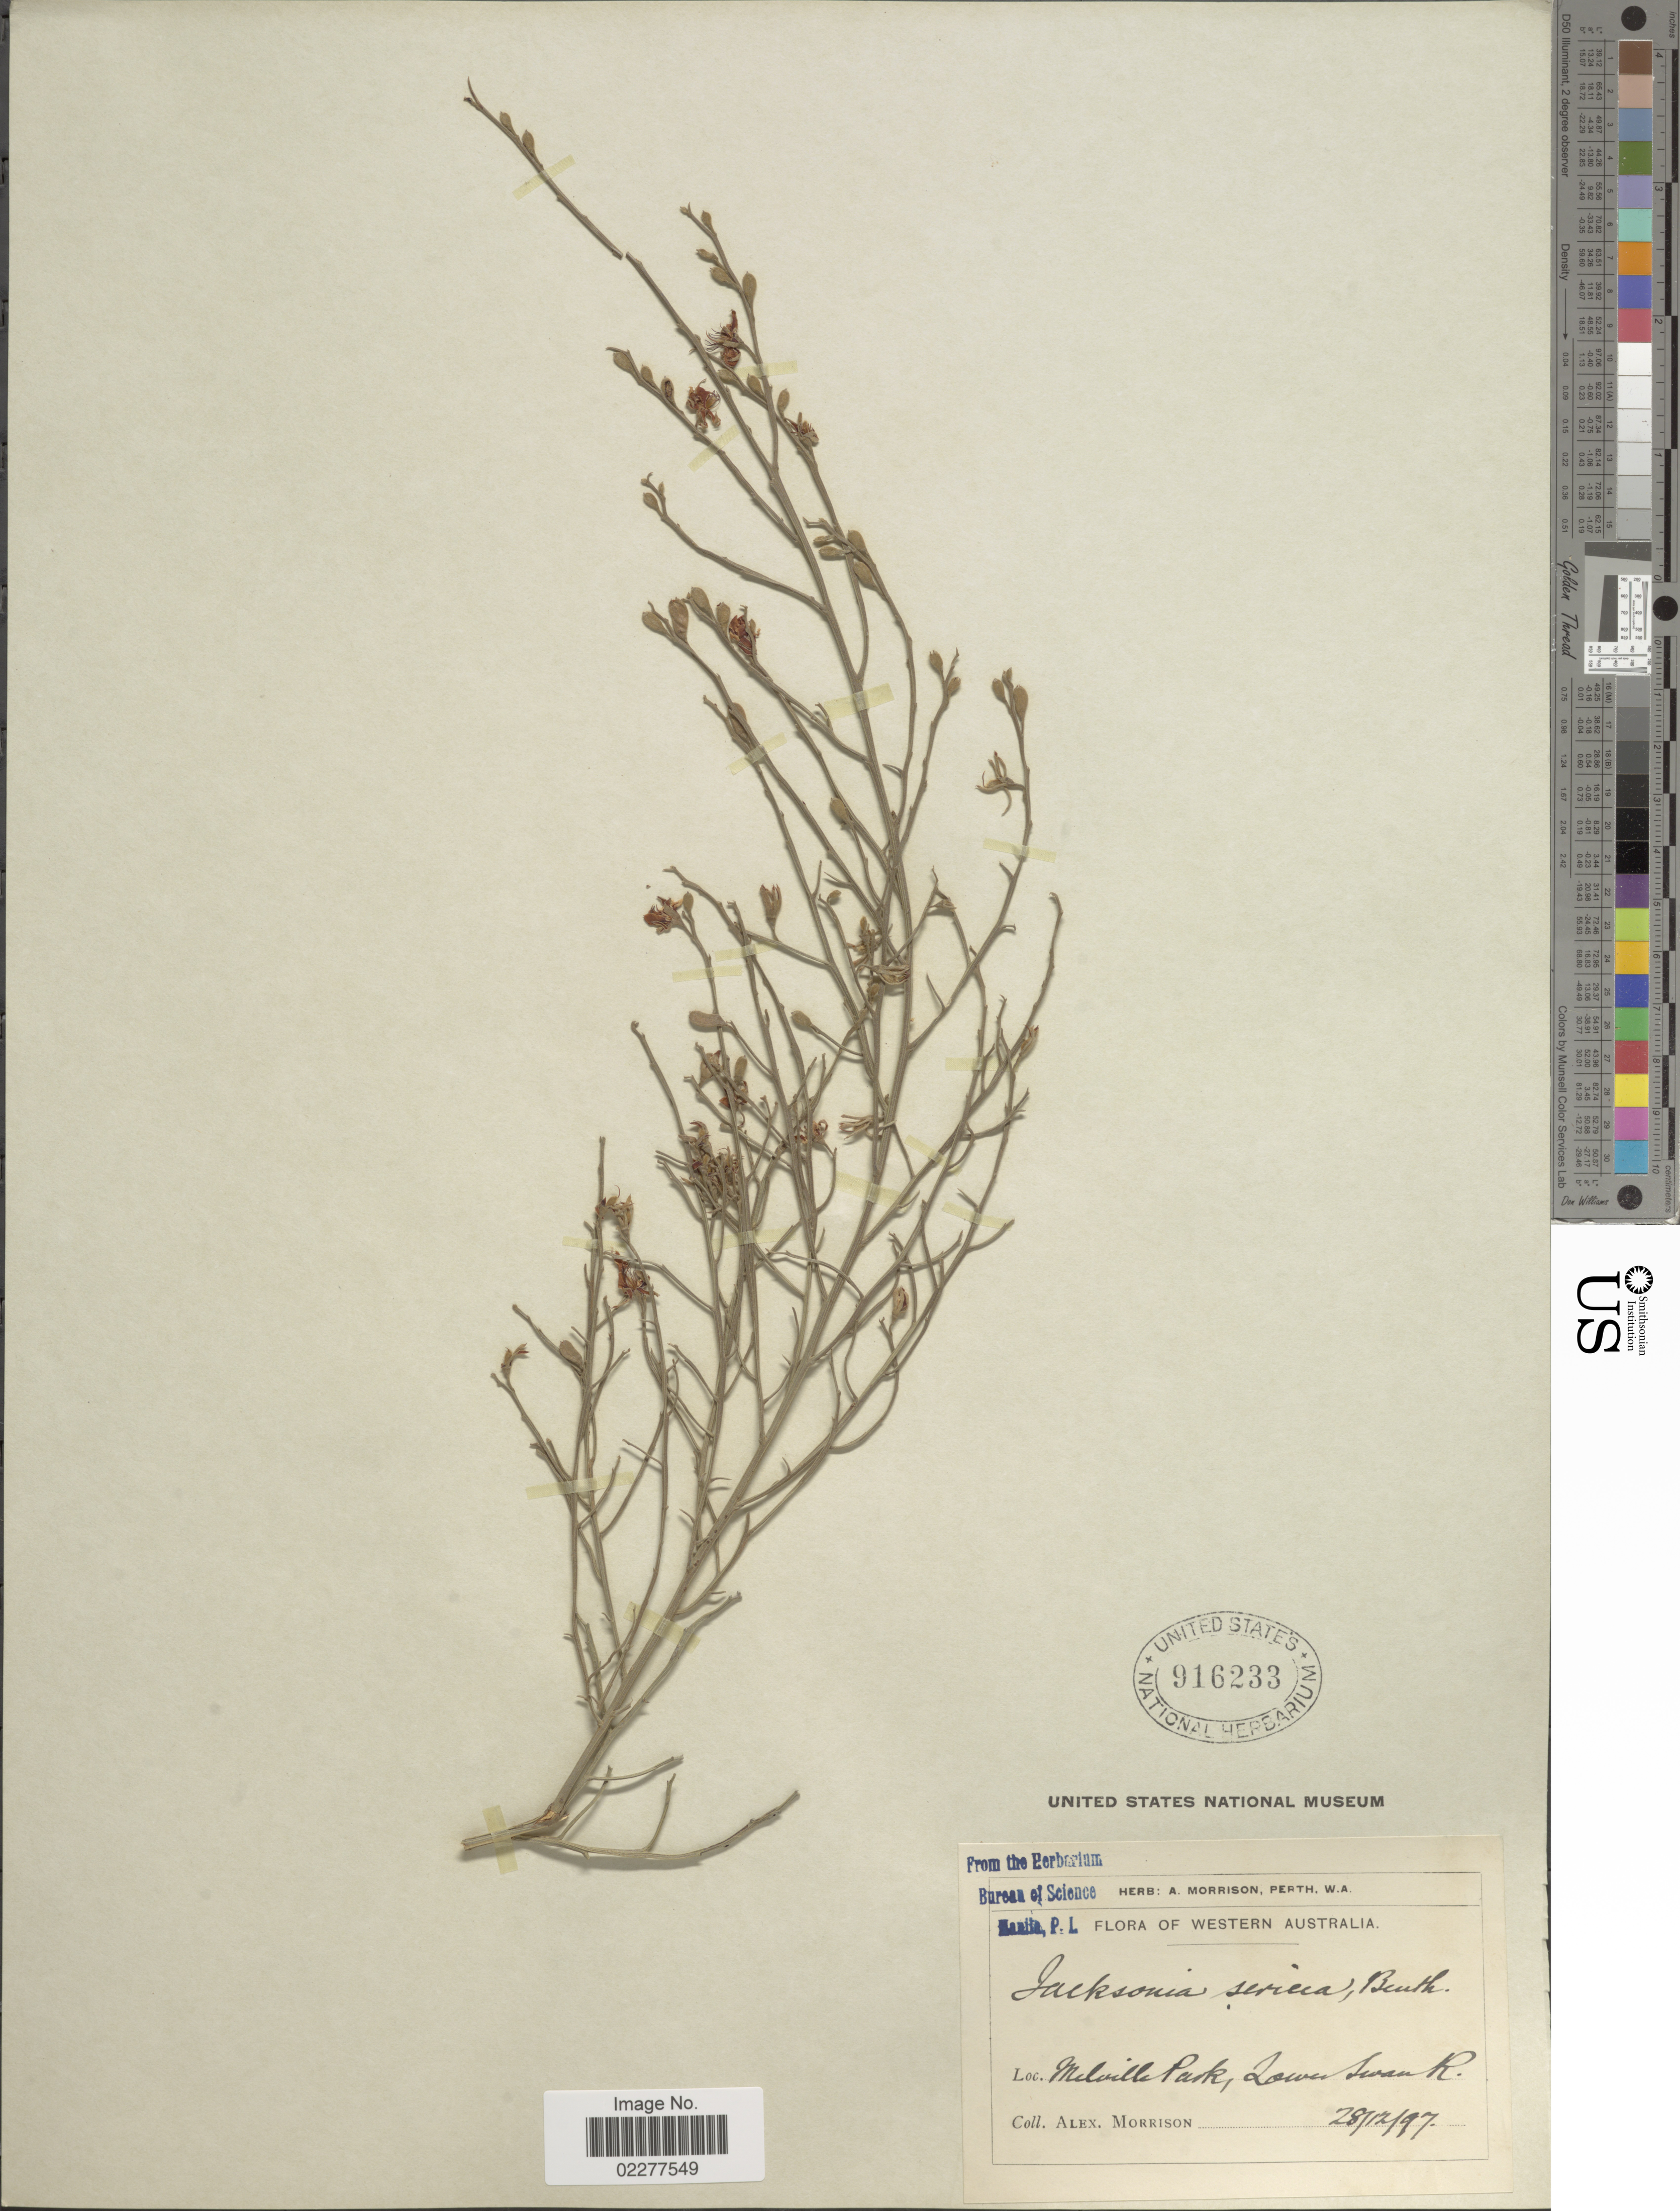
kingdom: Plantae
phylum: Tracheophyta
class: Magnoliopsida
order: Fabales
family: Fabaceae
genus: Jacksonia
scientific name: Jacksonia sericea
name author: Benth.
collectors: A. Morrison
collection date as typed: Transcribed d/m/y: 28/2/97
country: Australia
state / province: Western Australia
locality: Melville Park, Lower Swan R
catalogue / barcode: US 916233